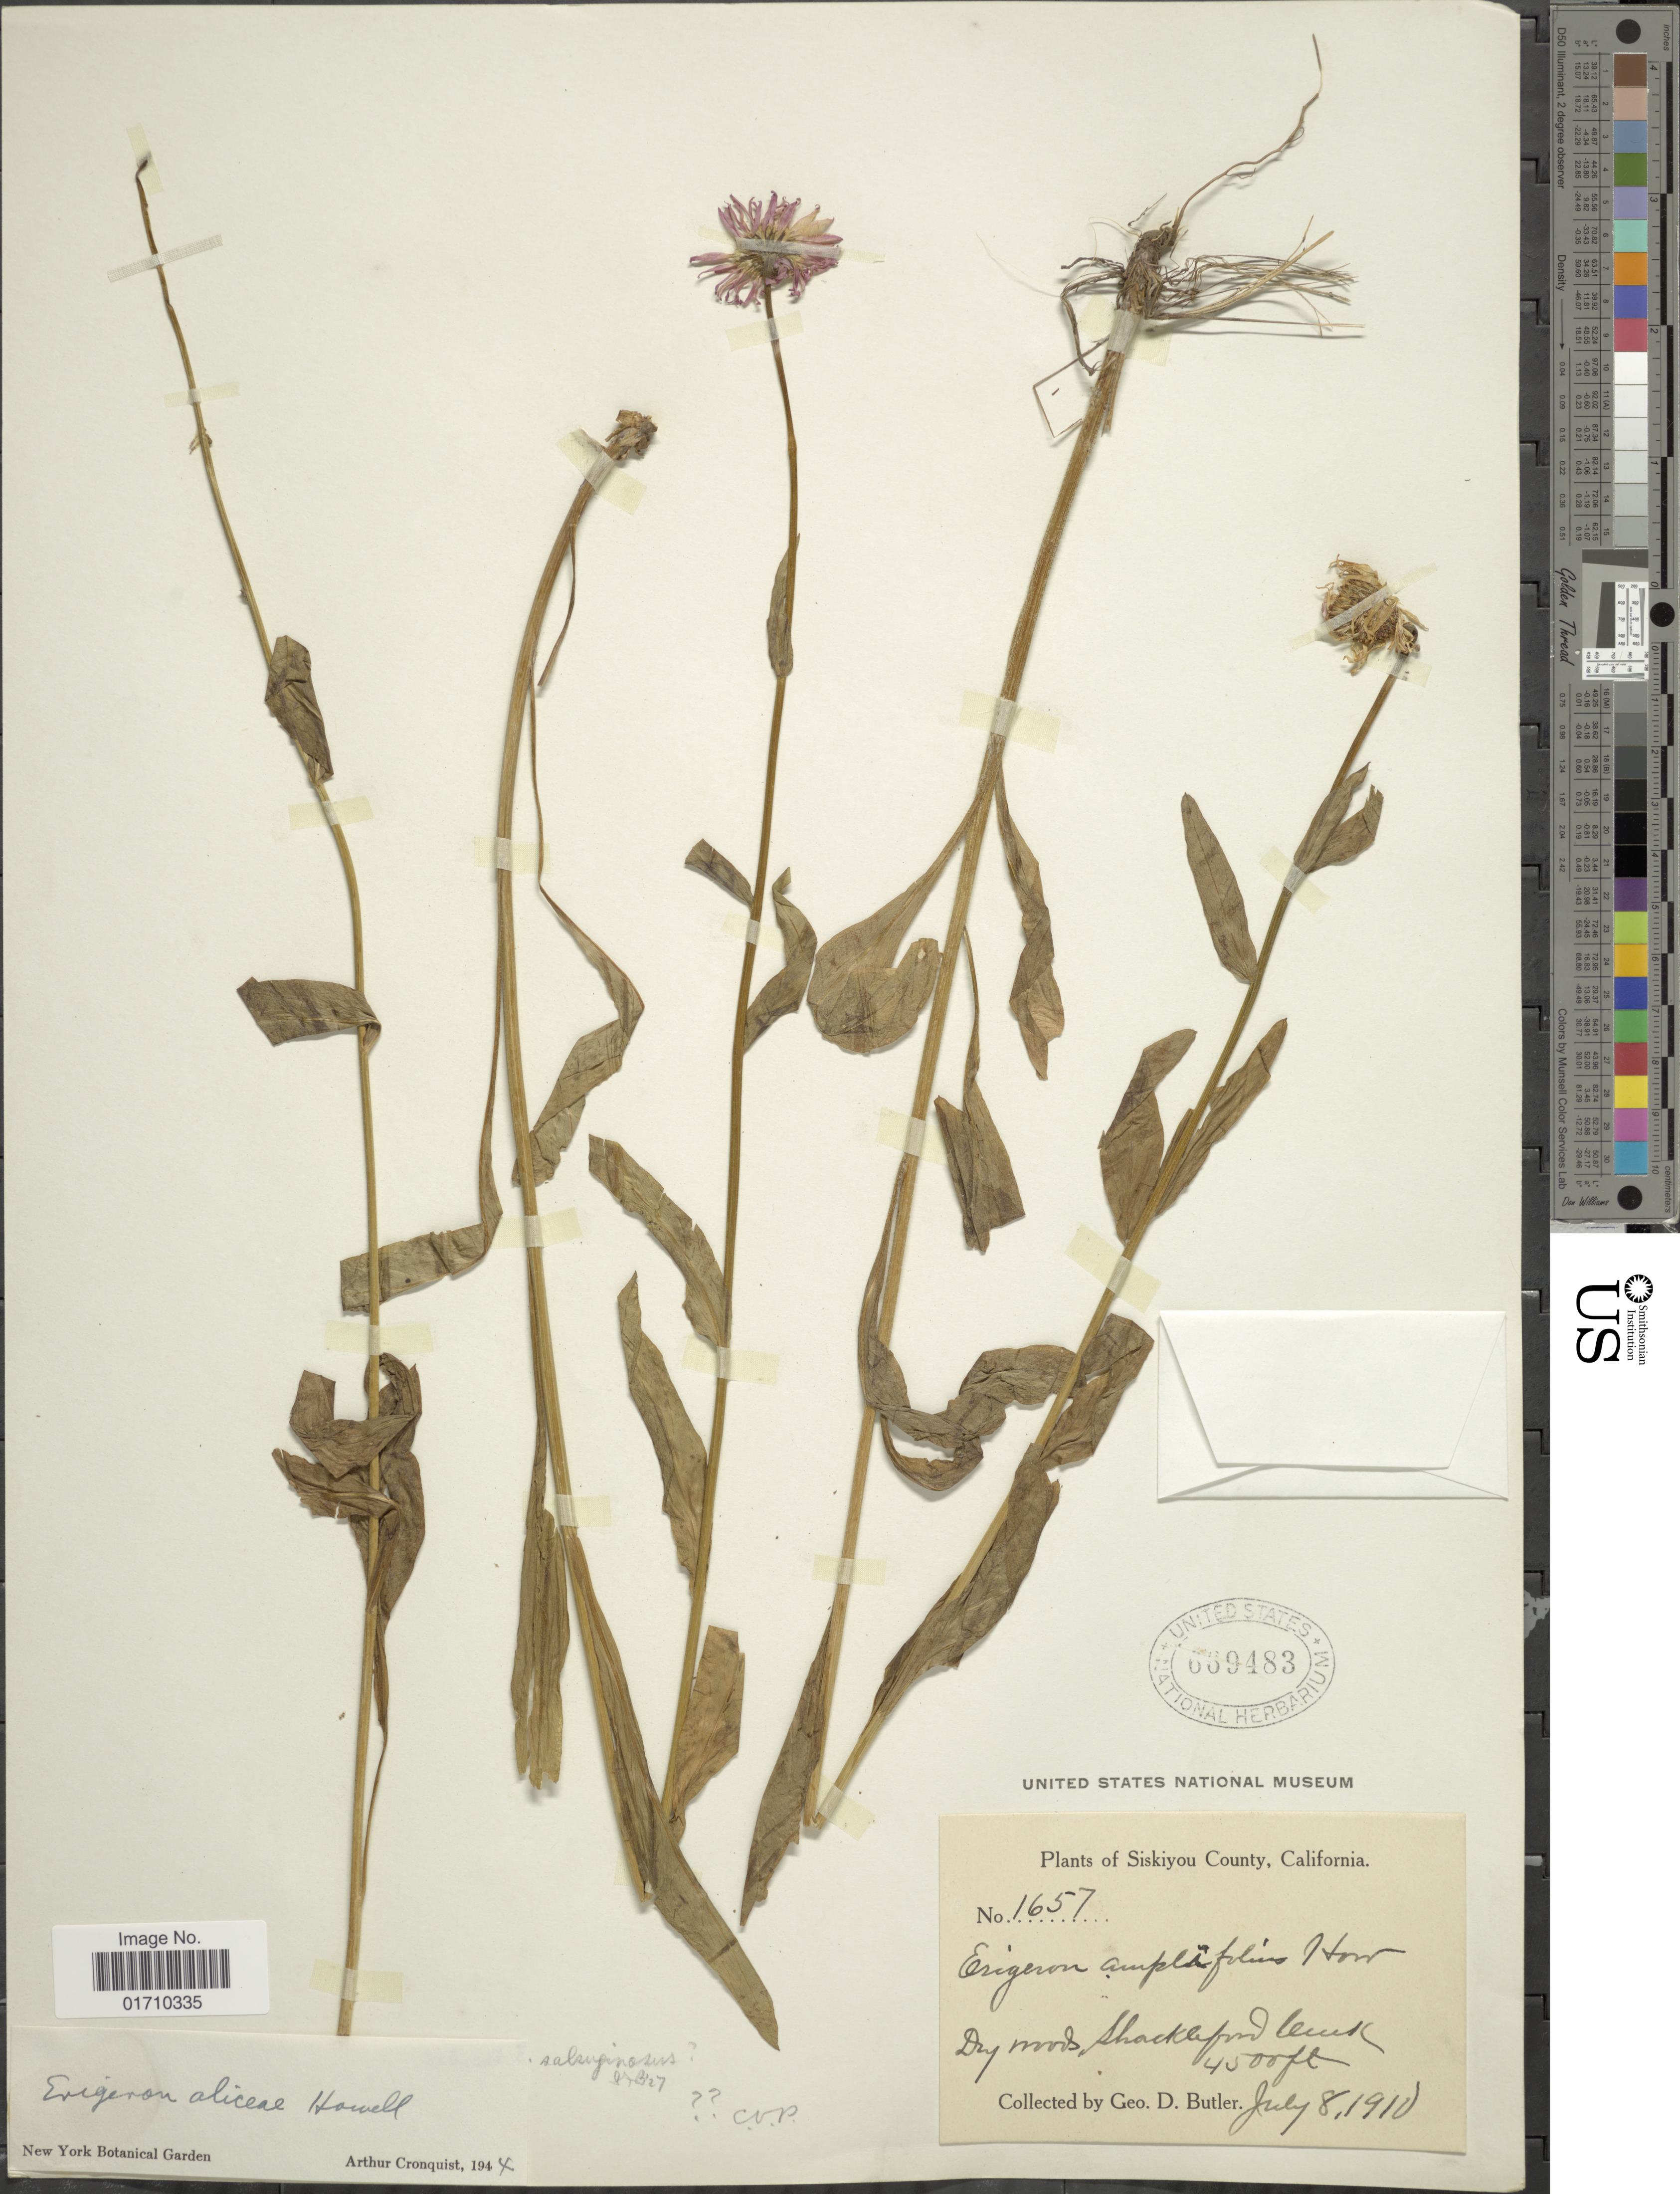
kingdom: Plantae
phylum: Tracheophyta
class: Magnoliopsida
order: Asterales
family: Asteraceae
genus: Erigeron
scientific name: Erigeron aliceae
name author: Howell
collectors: G. D. Butler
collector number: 1657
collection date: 1910-07-08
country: United States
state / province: California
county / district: Siskiyou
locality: Siskiyou County, Dry woods Shackleford Creek.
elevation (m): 1372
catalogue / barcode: US 639483